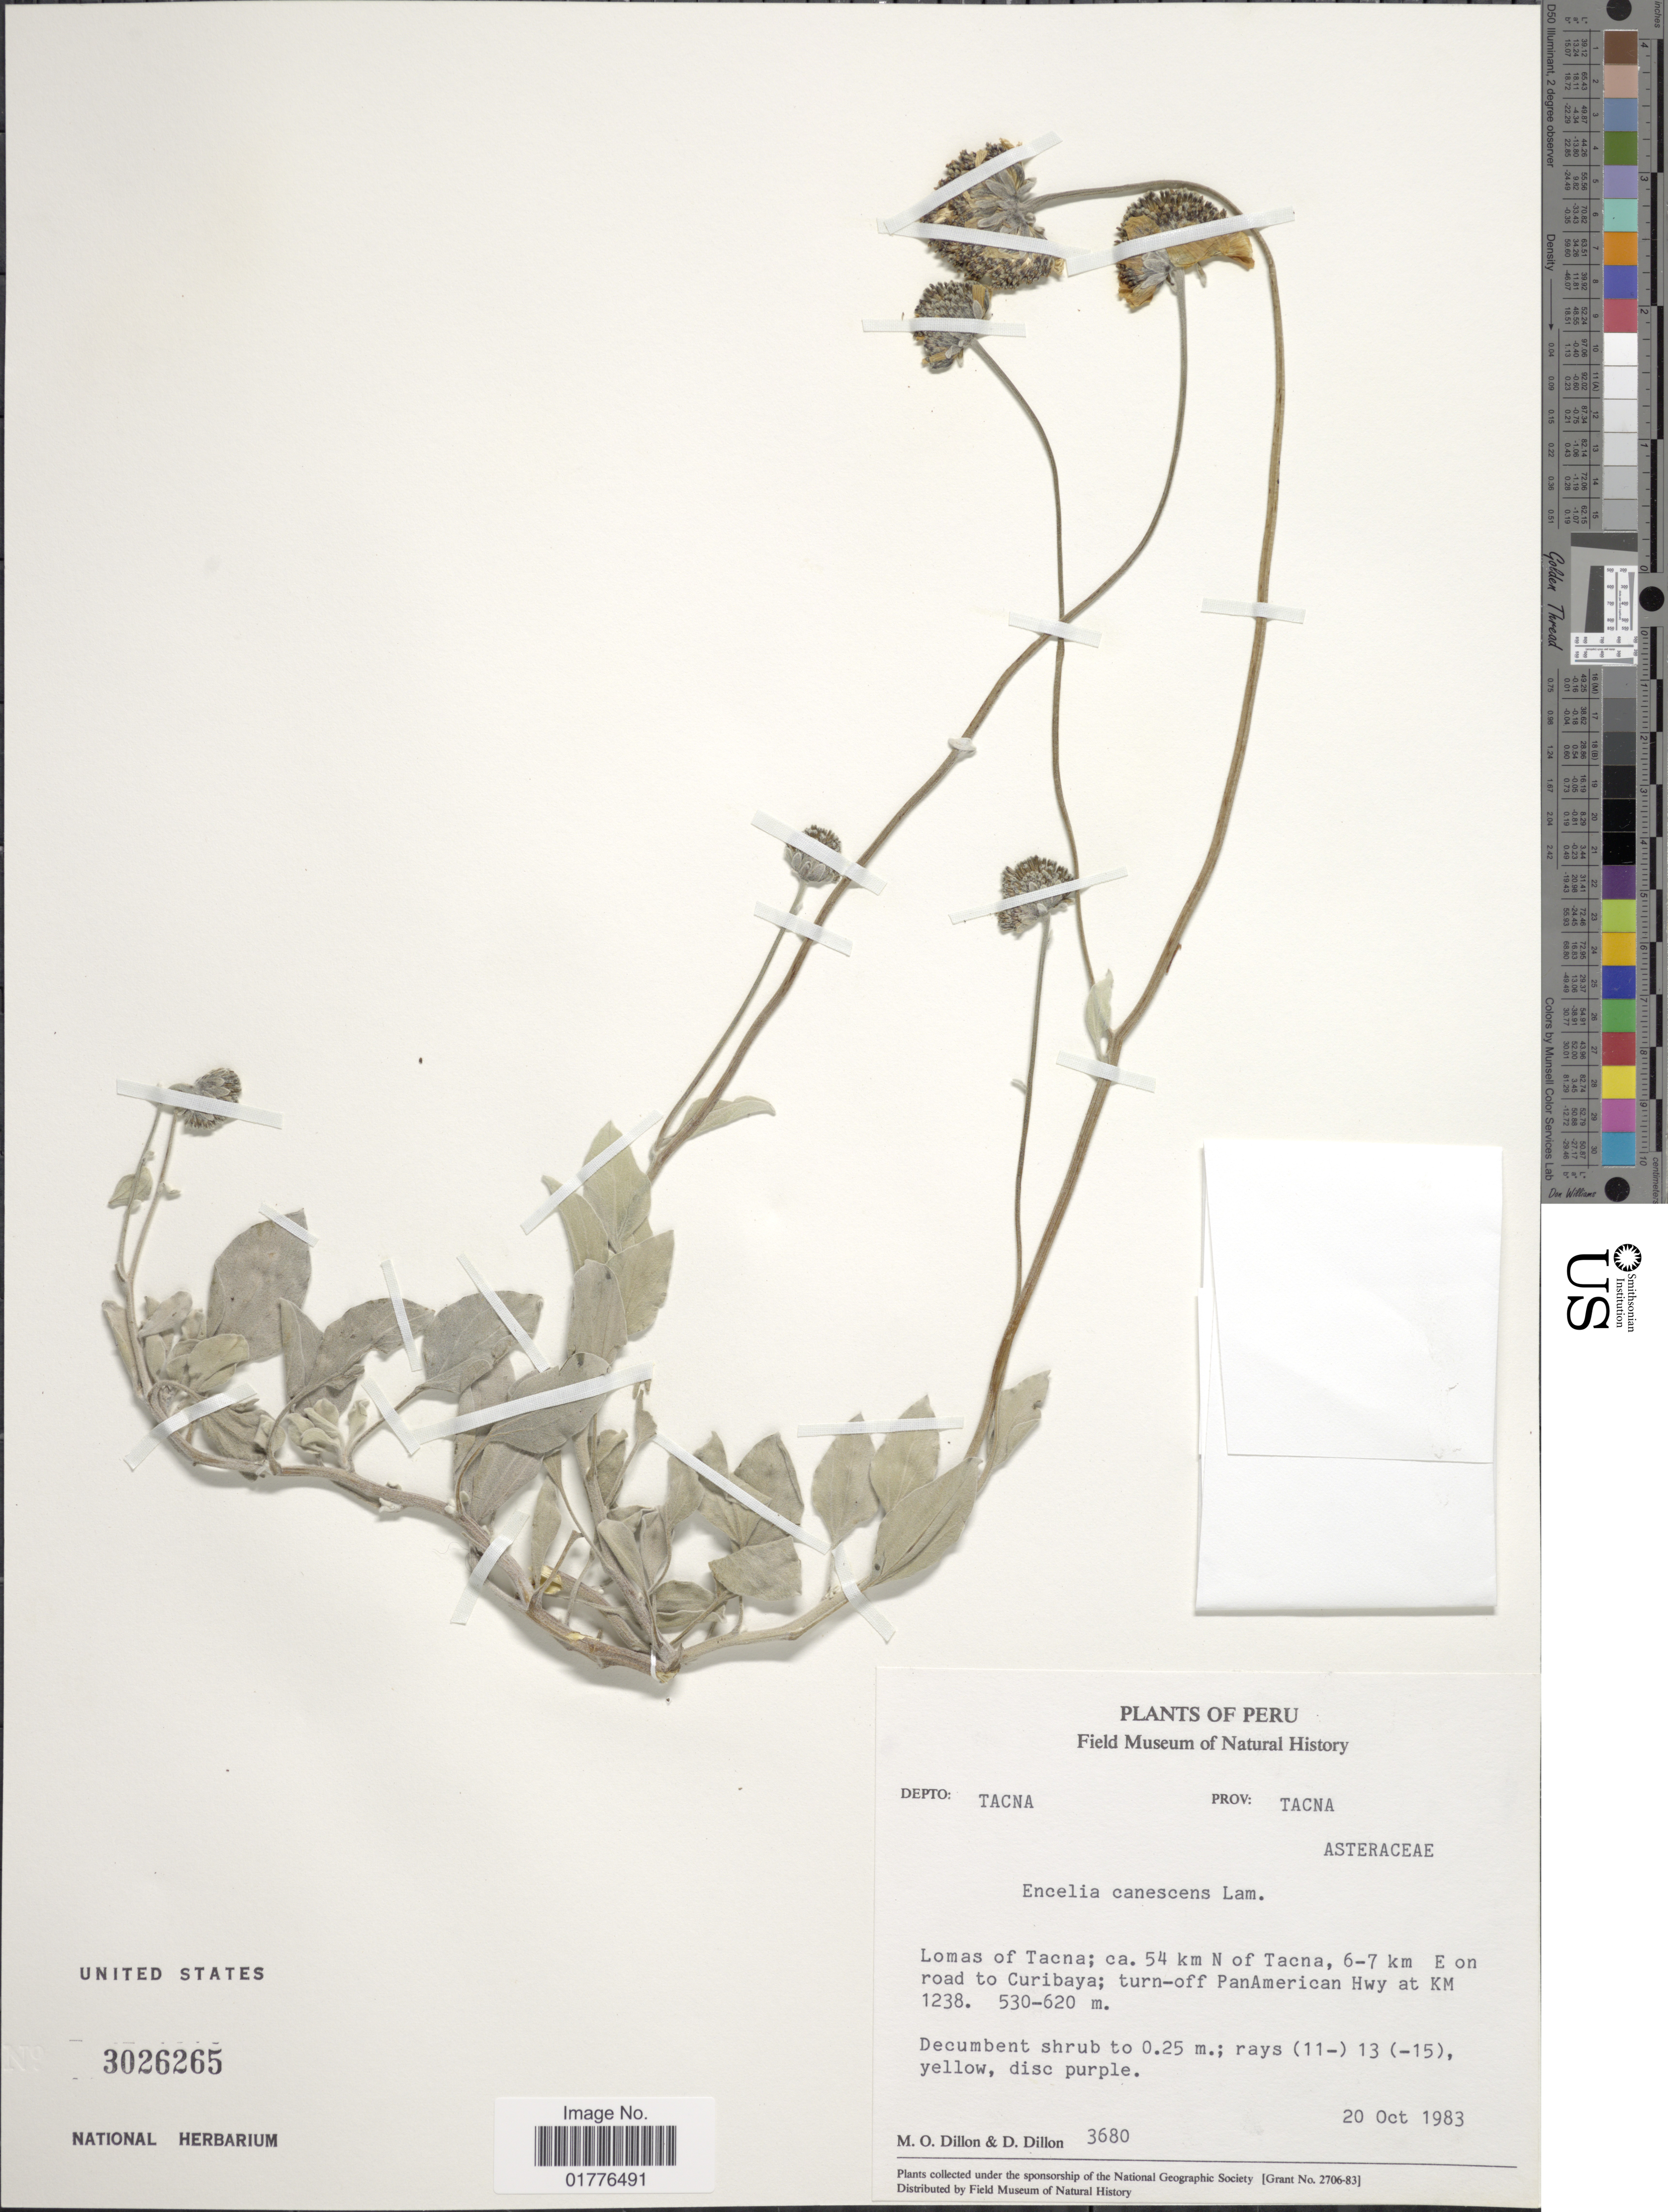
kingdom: Plantae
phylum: Tracheophyta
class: Magnoliopsida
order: Asterales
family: Asteraceae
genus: Encelia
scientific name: Encelia canescens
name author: Lam.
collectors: M. O. Dillon & D. Dillon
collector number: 3680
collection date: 1983-10-20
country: Peru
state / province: Tacna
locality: Prov: Tacna. Lomas a Tacna; ca 54 km N of Tacna, 6-7 km E on road to Curibaya; turn-off PanAmerican Hwy at Km 1238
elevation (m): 530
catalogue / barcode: US 3026265